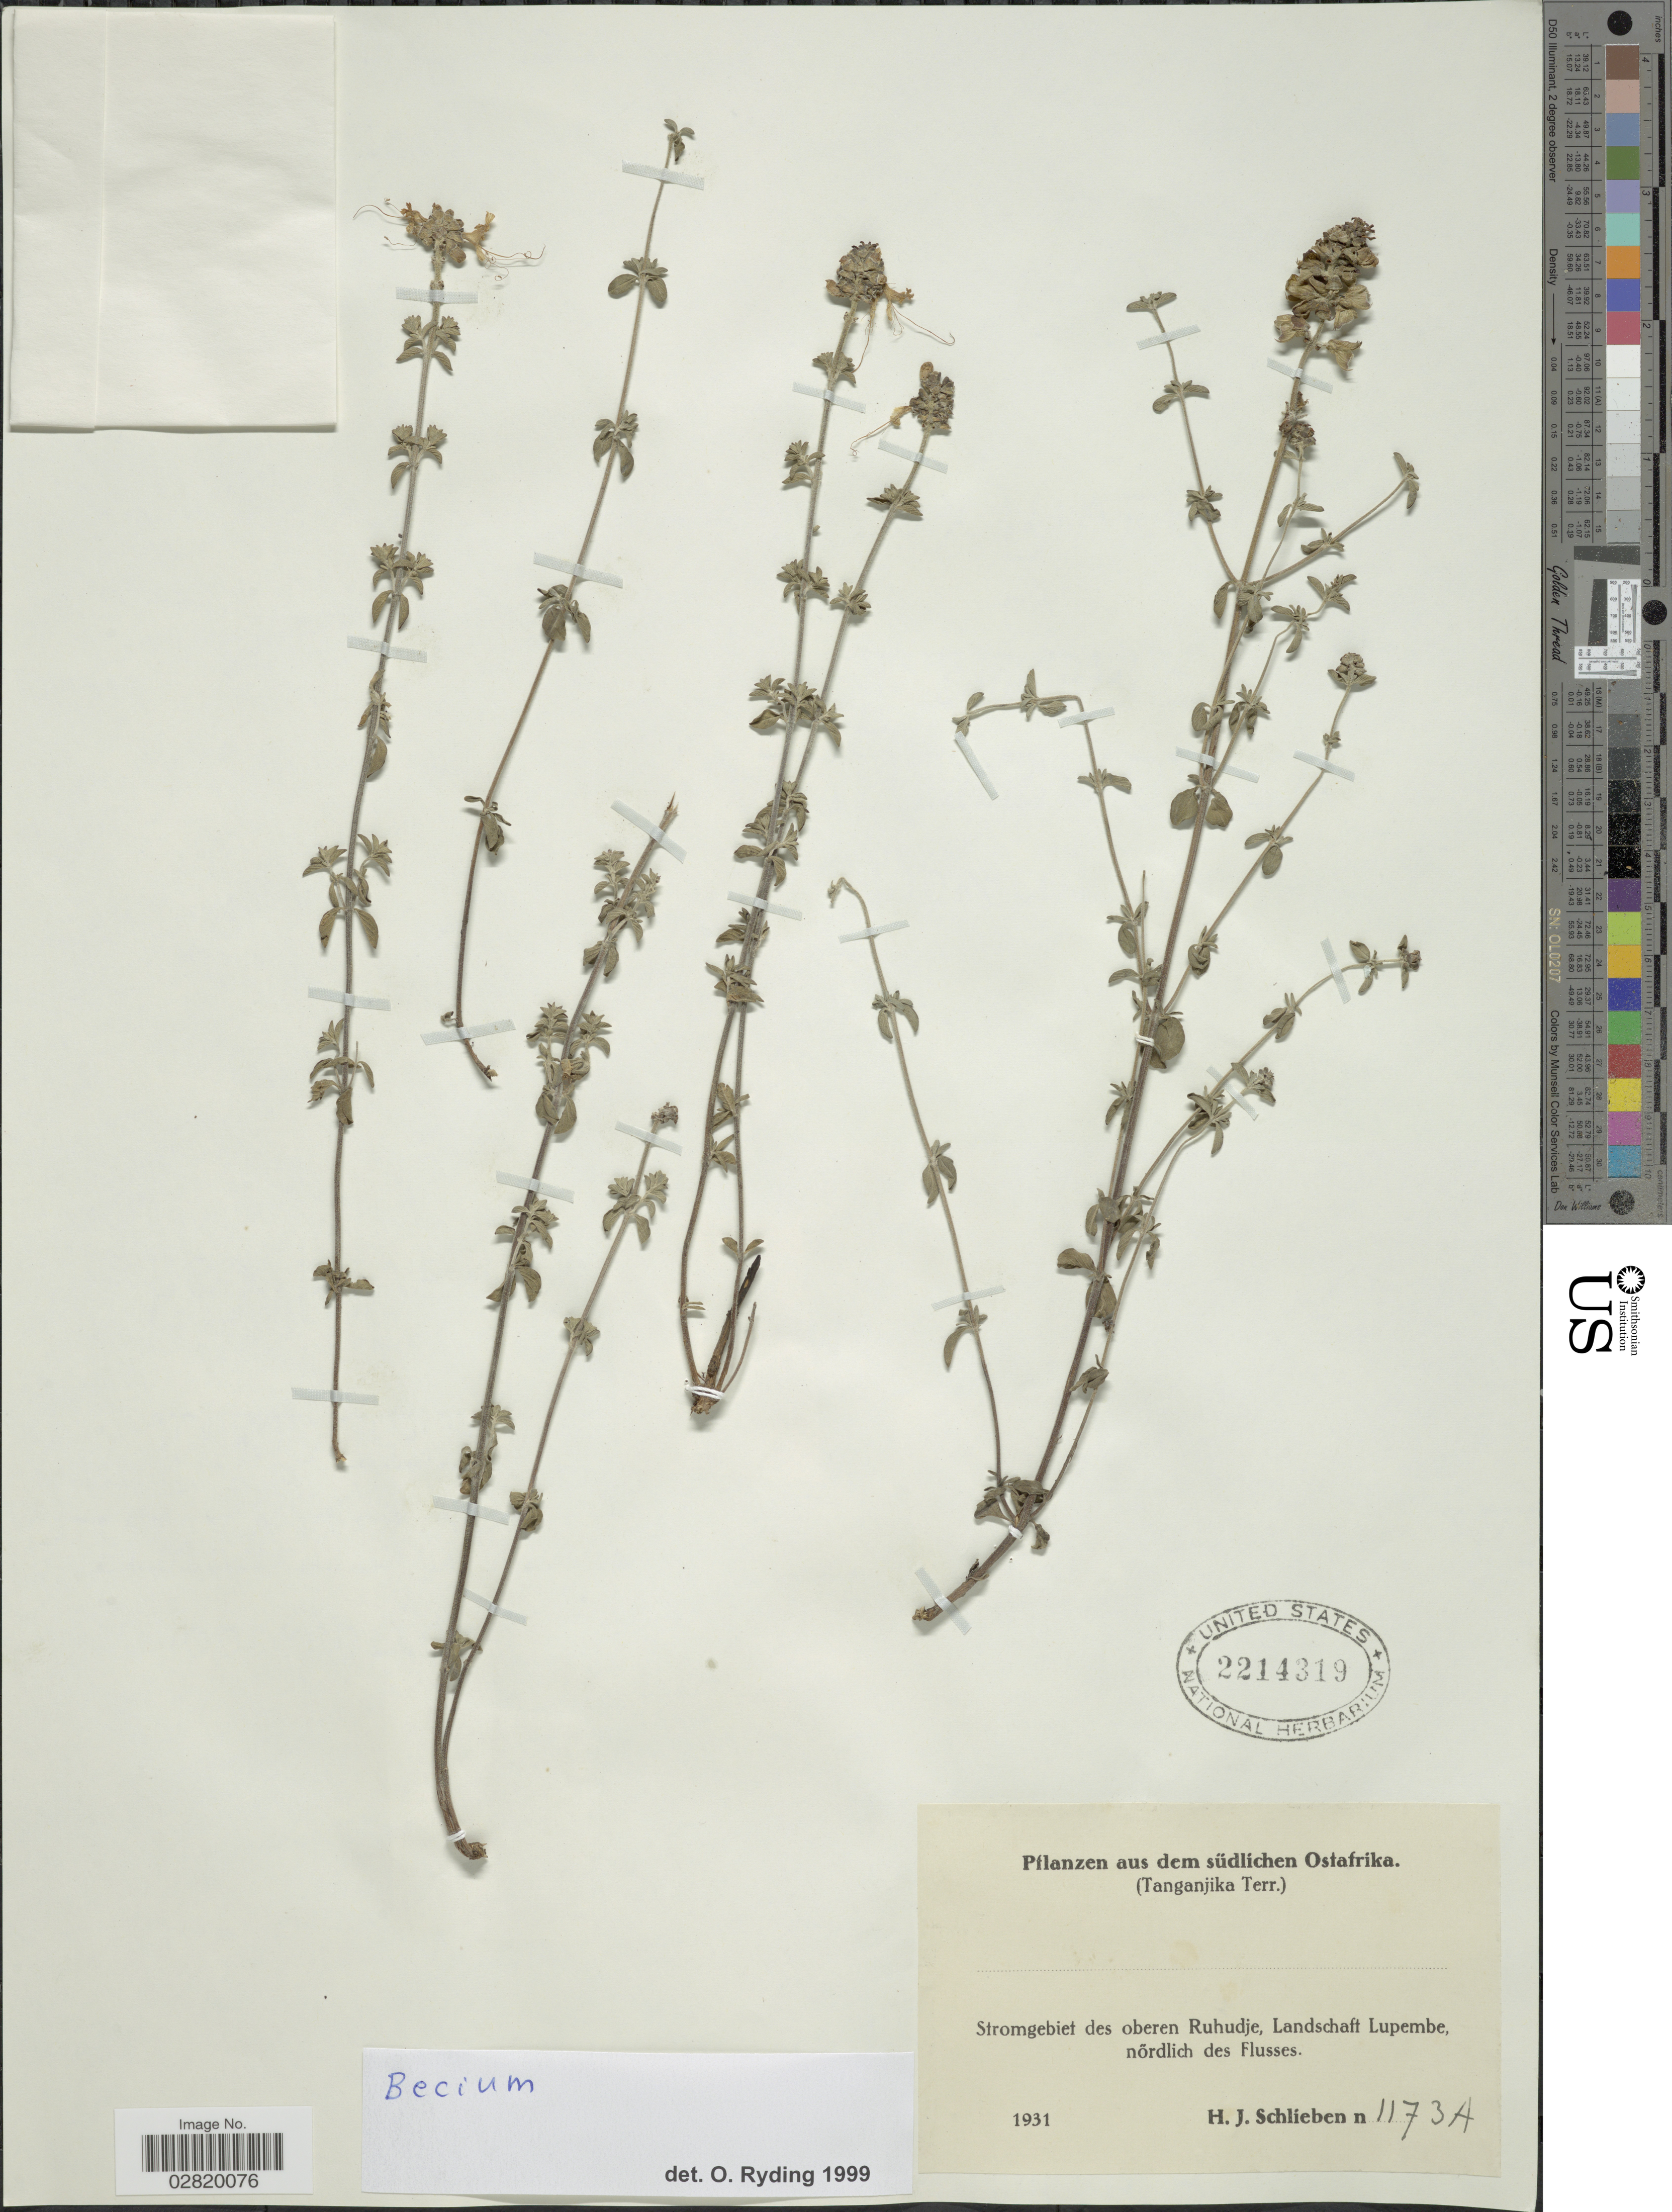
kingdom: Plantae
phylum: Tracheophyta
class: Magnoliopsida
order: Lamiales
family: Lamiaceae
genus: Becium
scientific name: Becium sp.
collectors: H. J. Schlieben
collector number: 1173A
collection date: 1931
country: Tanzania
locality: Südlichen Ostafrika. Tanganjika Terr., Stromgebiet des oberen Ruhudje, Landschaft Lupembe, Nördlich des Flusses.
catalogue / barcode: US 2214319